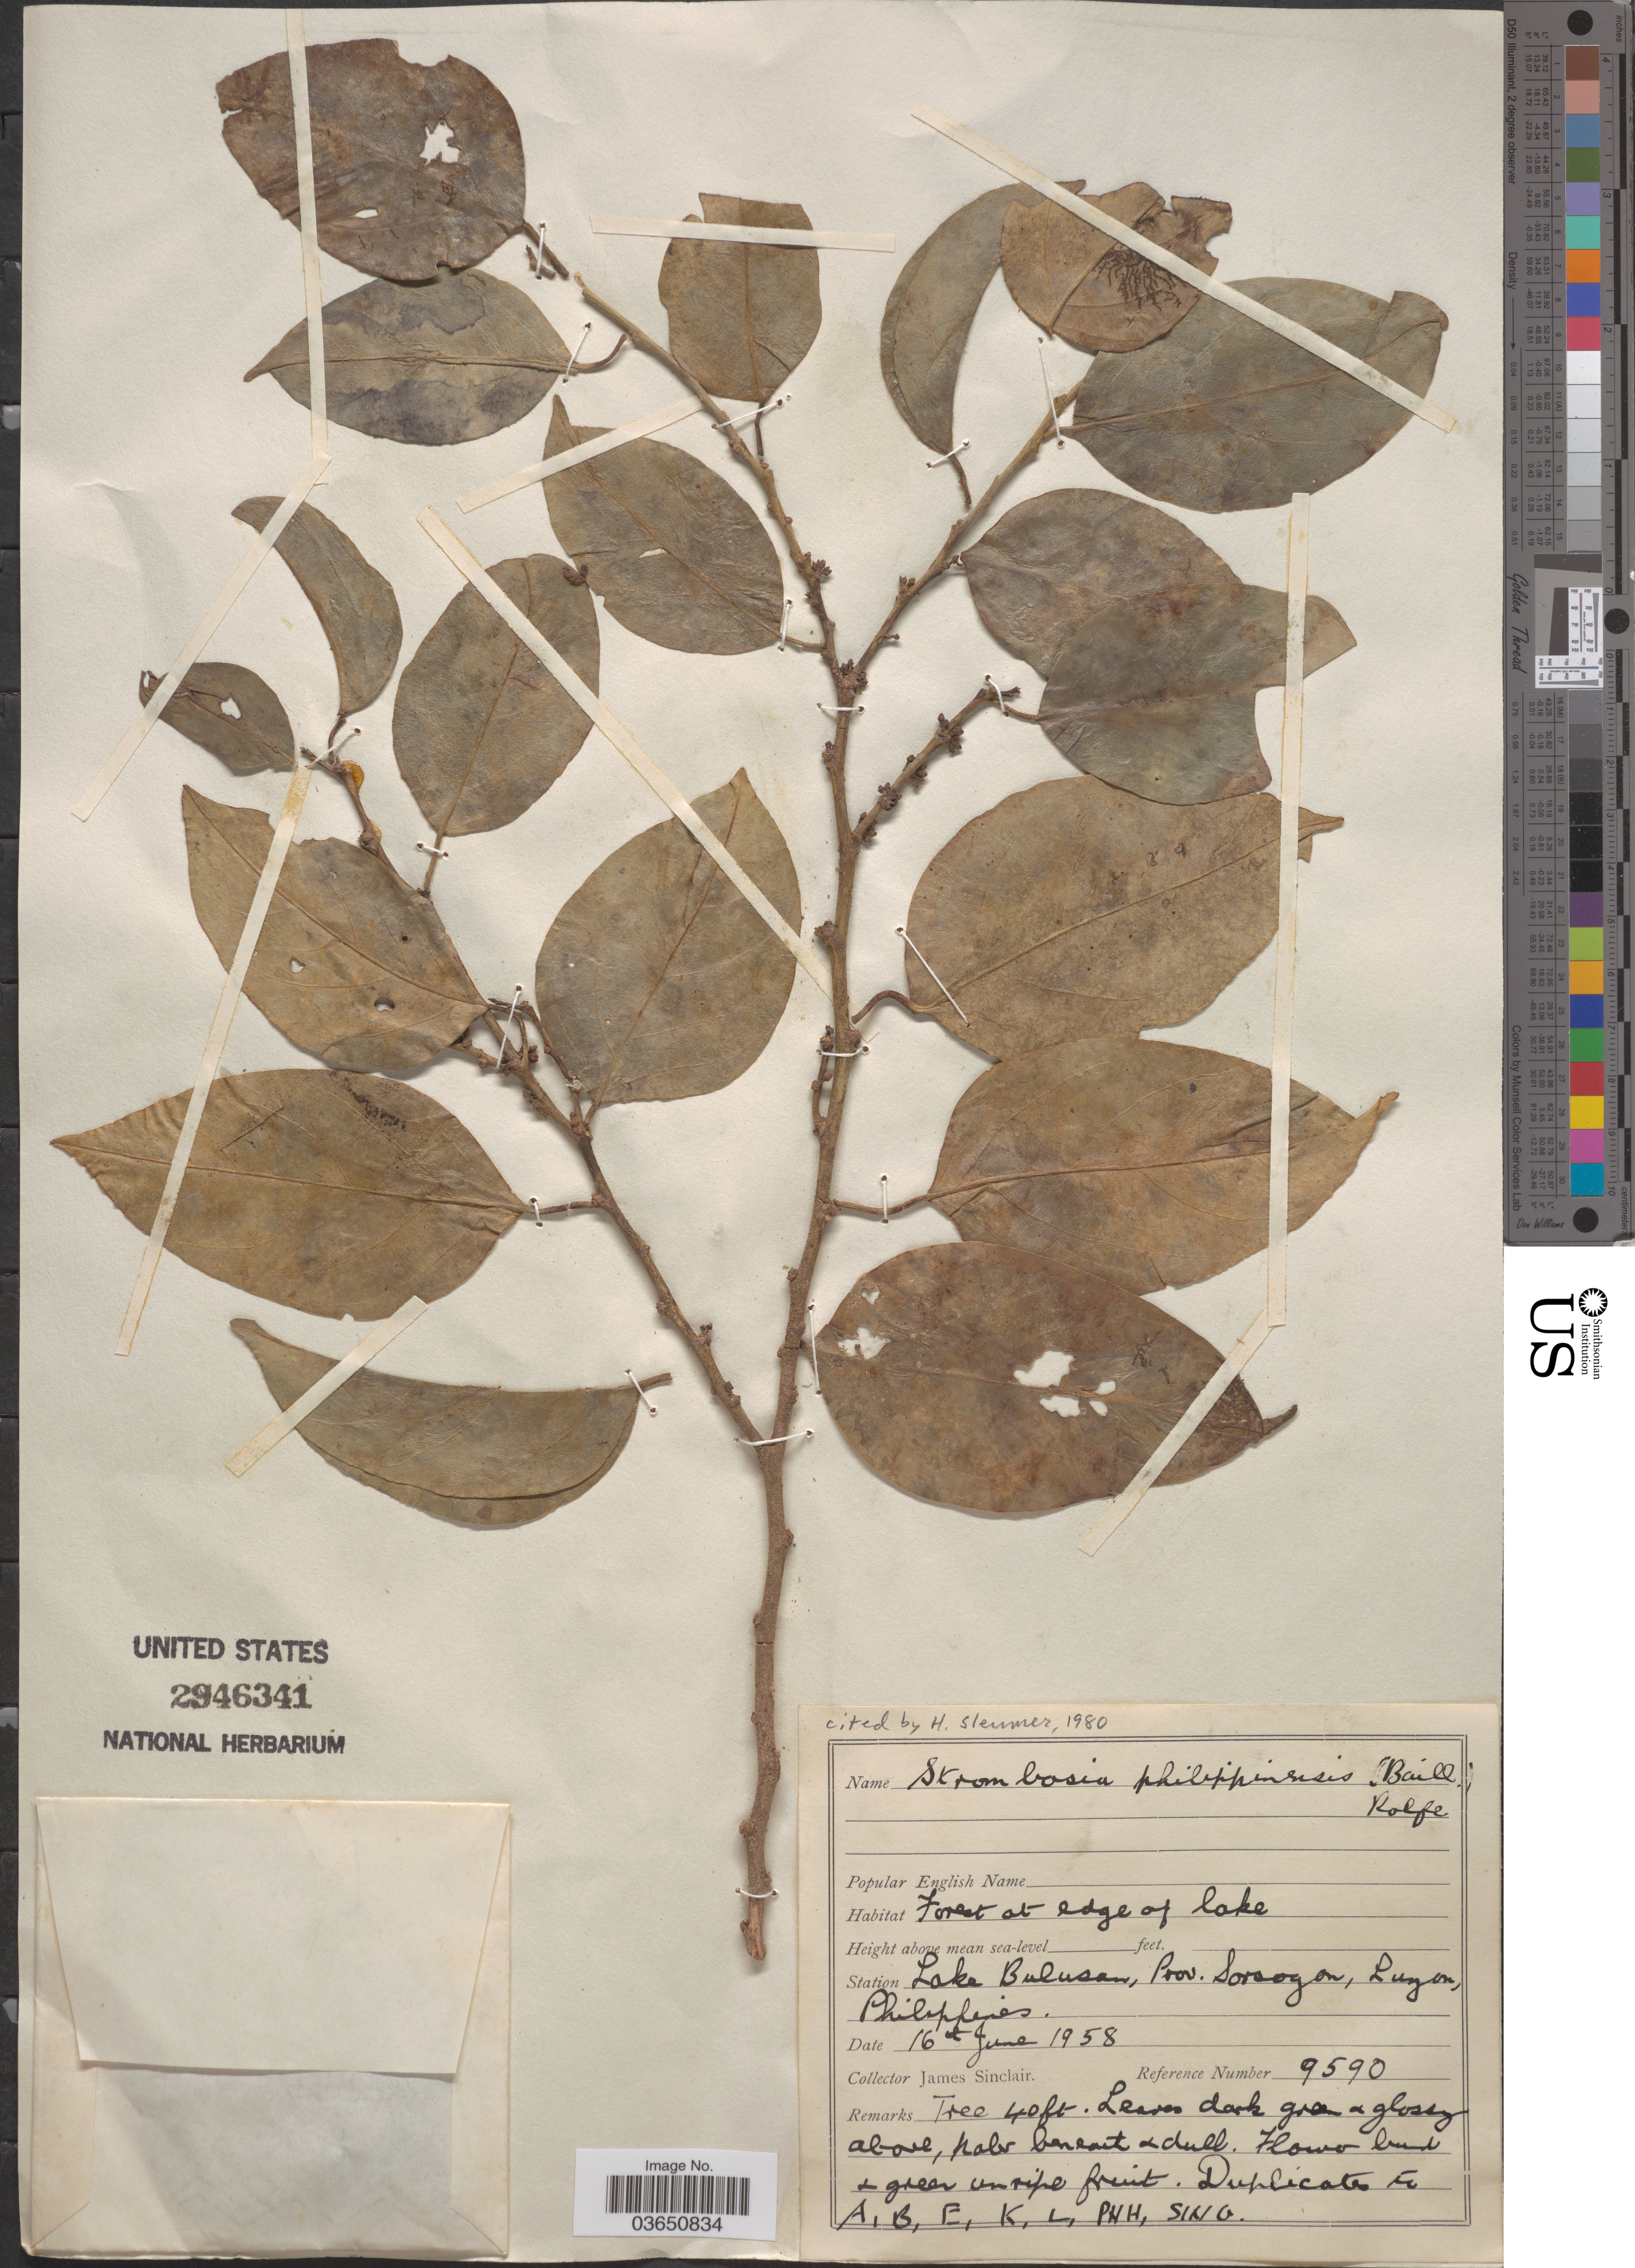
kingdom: Plantae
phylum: Tracheophyta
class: Magnoliopsida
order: Santalales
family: Strombosiaceae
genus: Strombosia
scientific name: Strombosia philippinensis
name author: (Baill.) Rolfe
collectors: J. Sinclair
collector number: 9590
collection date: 1958-06-16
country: Philippines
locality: Station Lake Bulusan, Prov. Sorsogon, Luzon.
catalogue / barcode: US 2946341